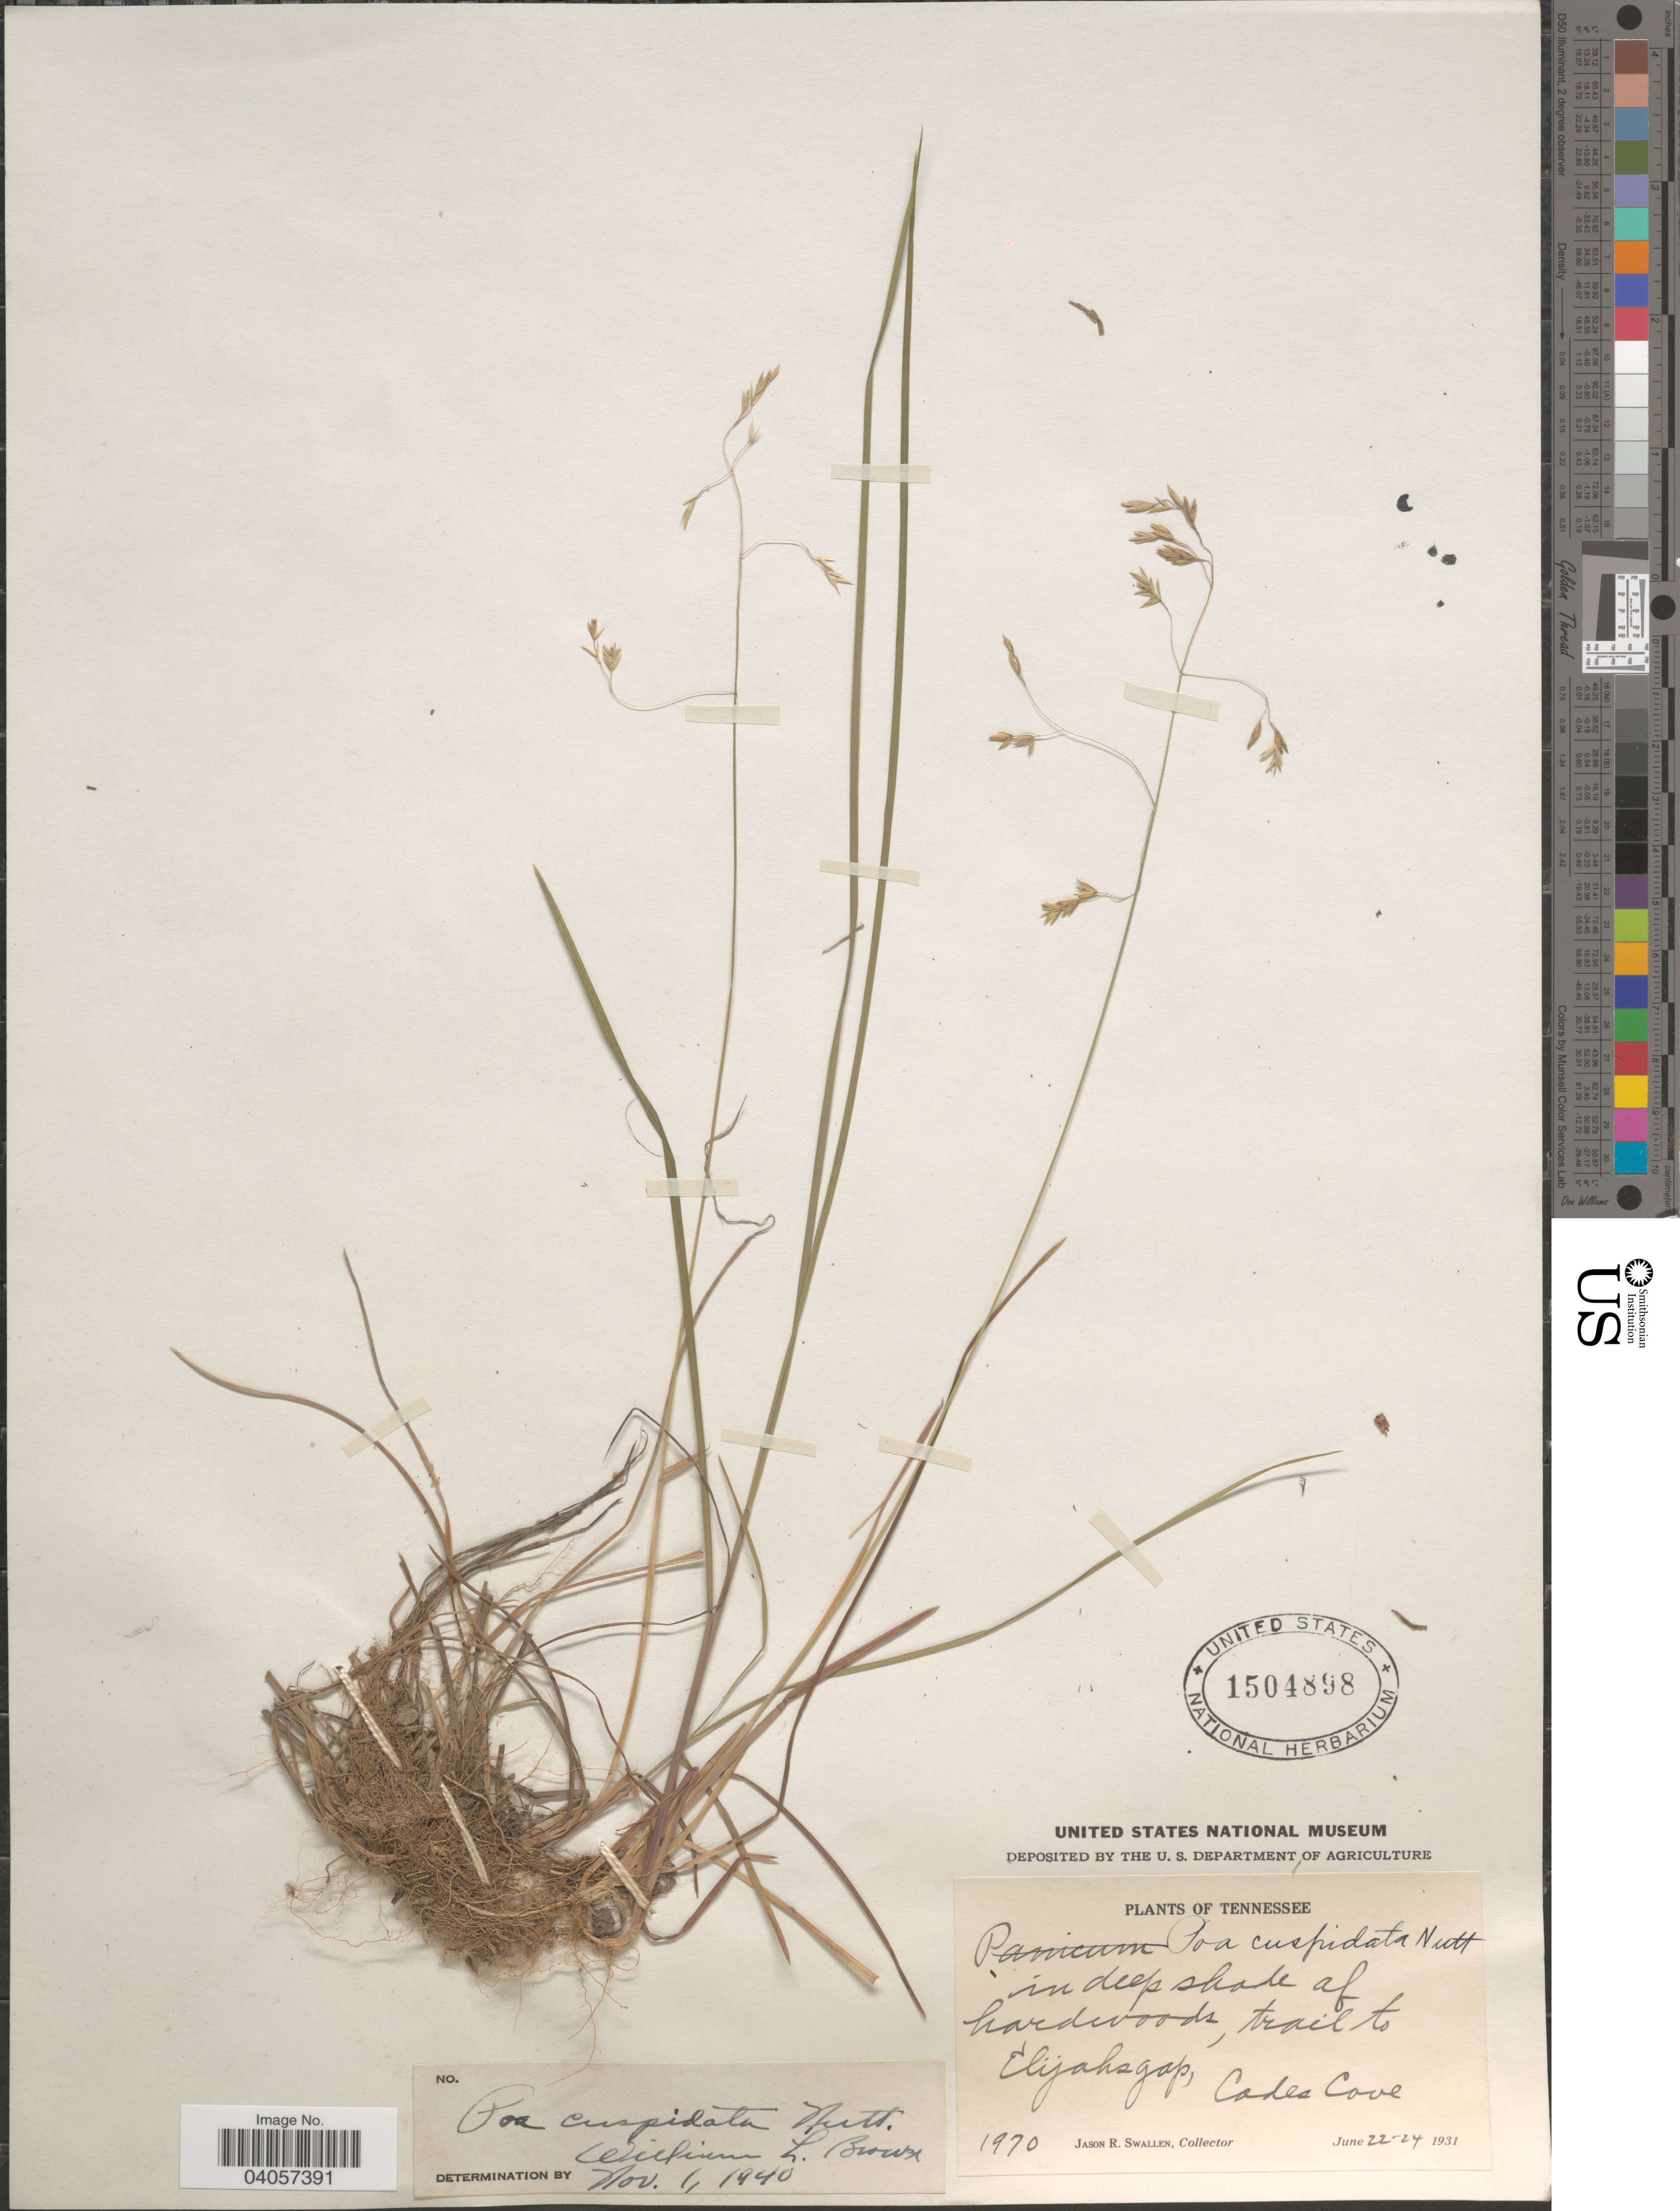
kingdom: Plantae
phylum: Tracheophyta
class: Liliopsida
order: Poales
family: Poaceae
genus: Poa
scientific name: Poa cuspidata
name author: Nutt.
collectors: J. R. Swallen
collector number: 1970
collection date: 1931-06-22/1931-06-24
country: United States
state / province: Tennessee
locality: Trail to Elijahsgap, Cades Cove.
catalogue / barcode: US 1504898